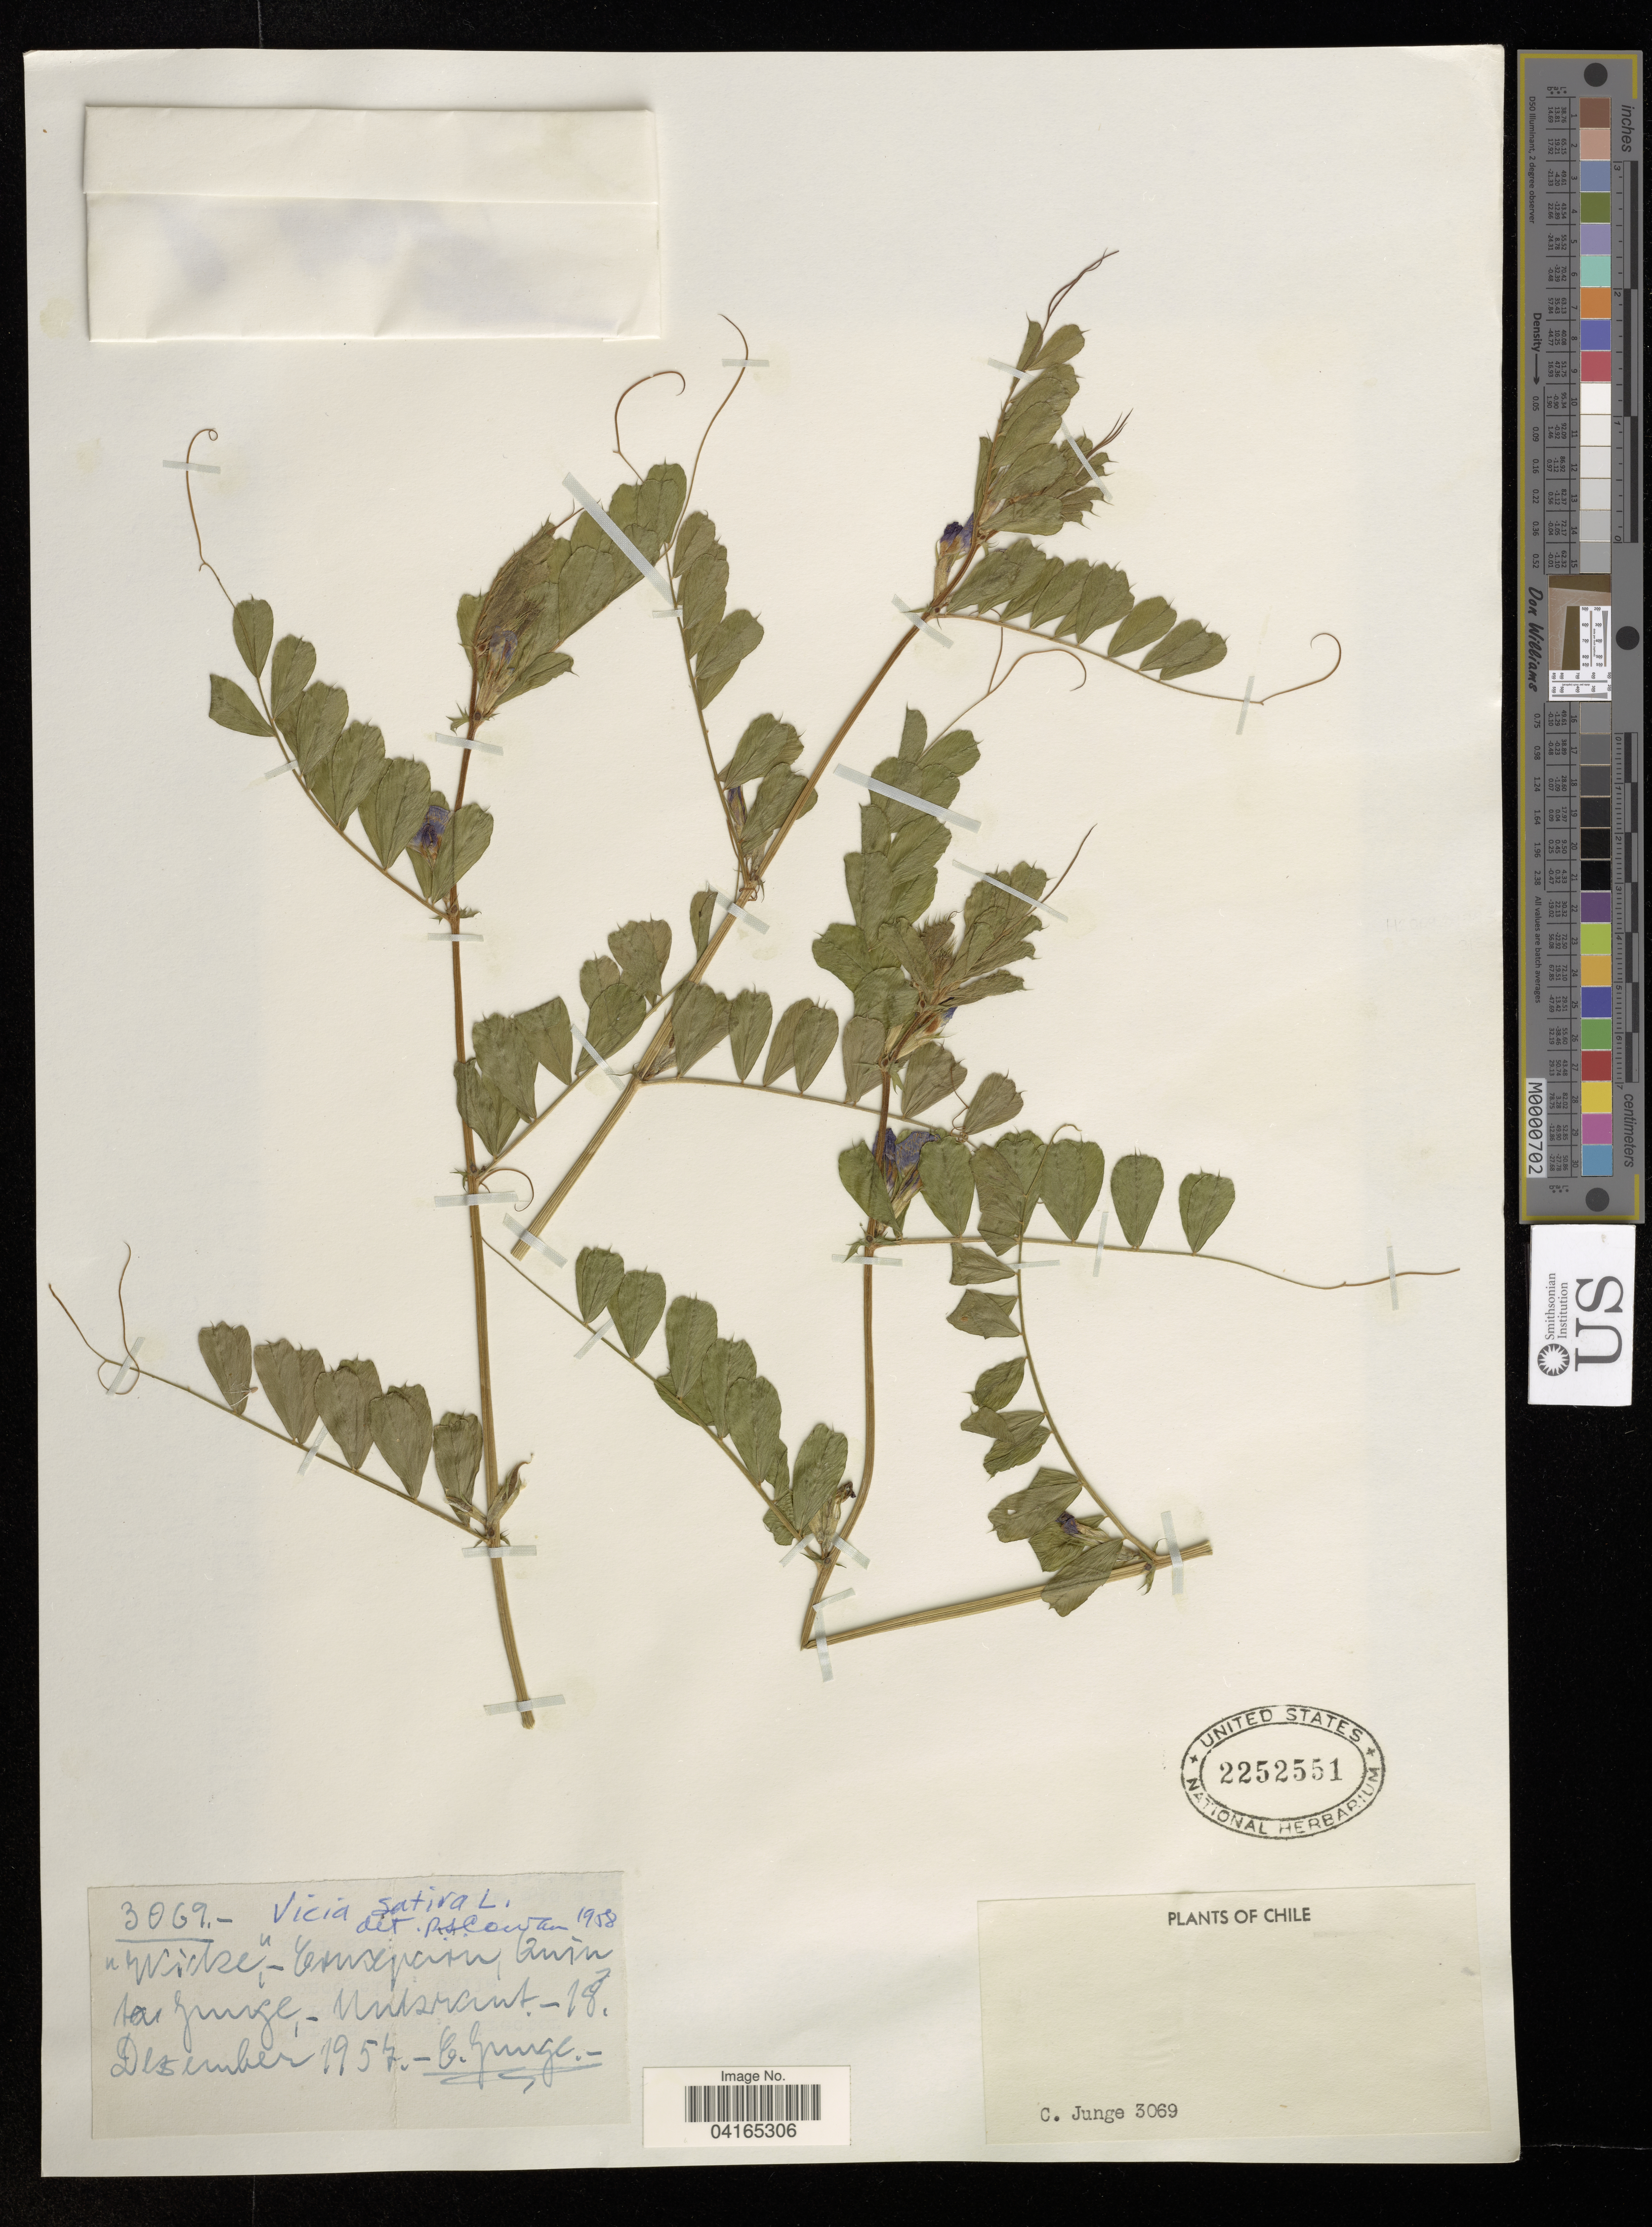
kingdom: Plantae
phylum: Tracheophyta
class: Magnoliopsida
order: Fabales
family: Fabaceae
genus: Vicia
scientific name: Vicia sativa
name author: L.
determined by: Hechenleitner, Paulina, RBG Edinburgh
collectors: C. Junge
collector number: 3069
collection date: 1957-12-18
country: Chile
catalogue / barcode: US 2252551